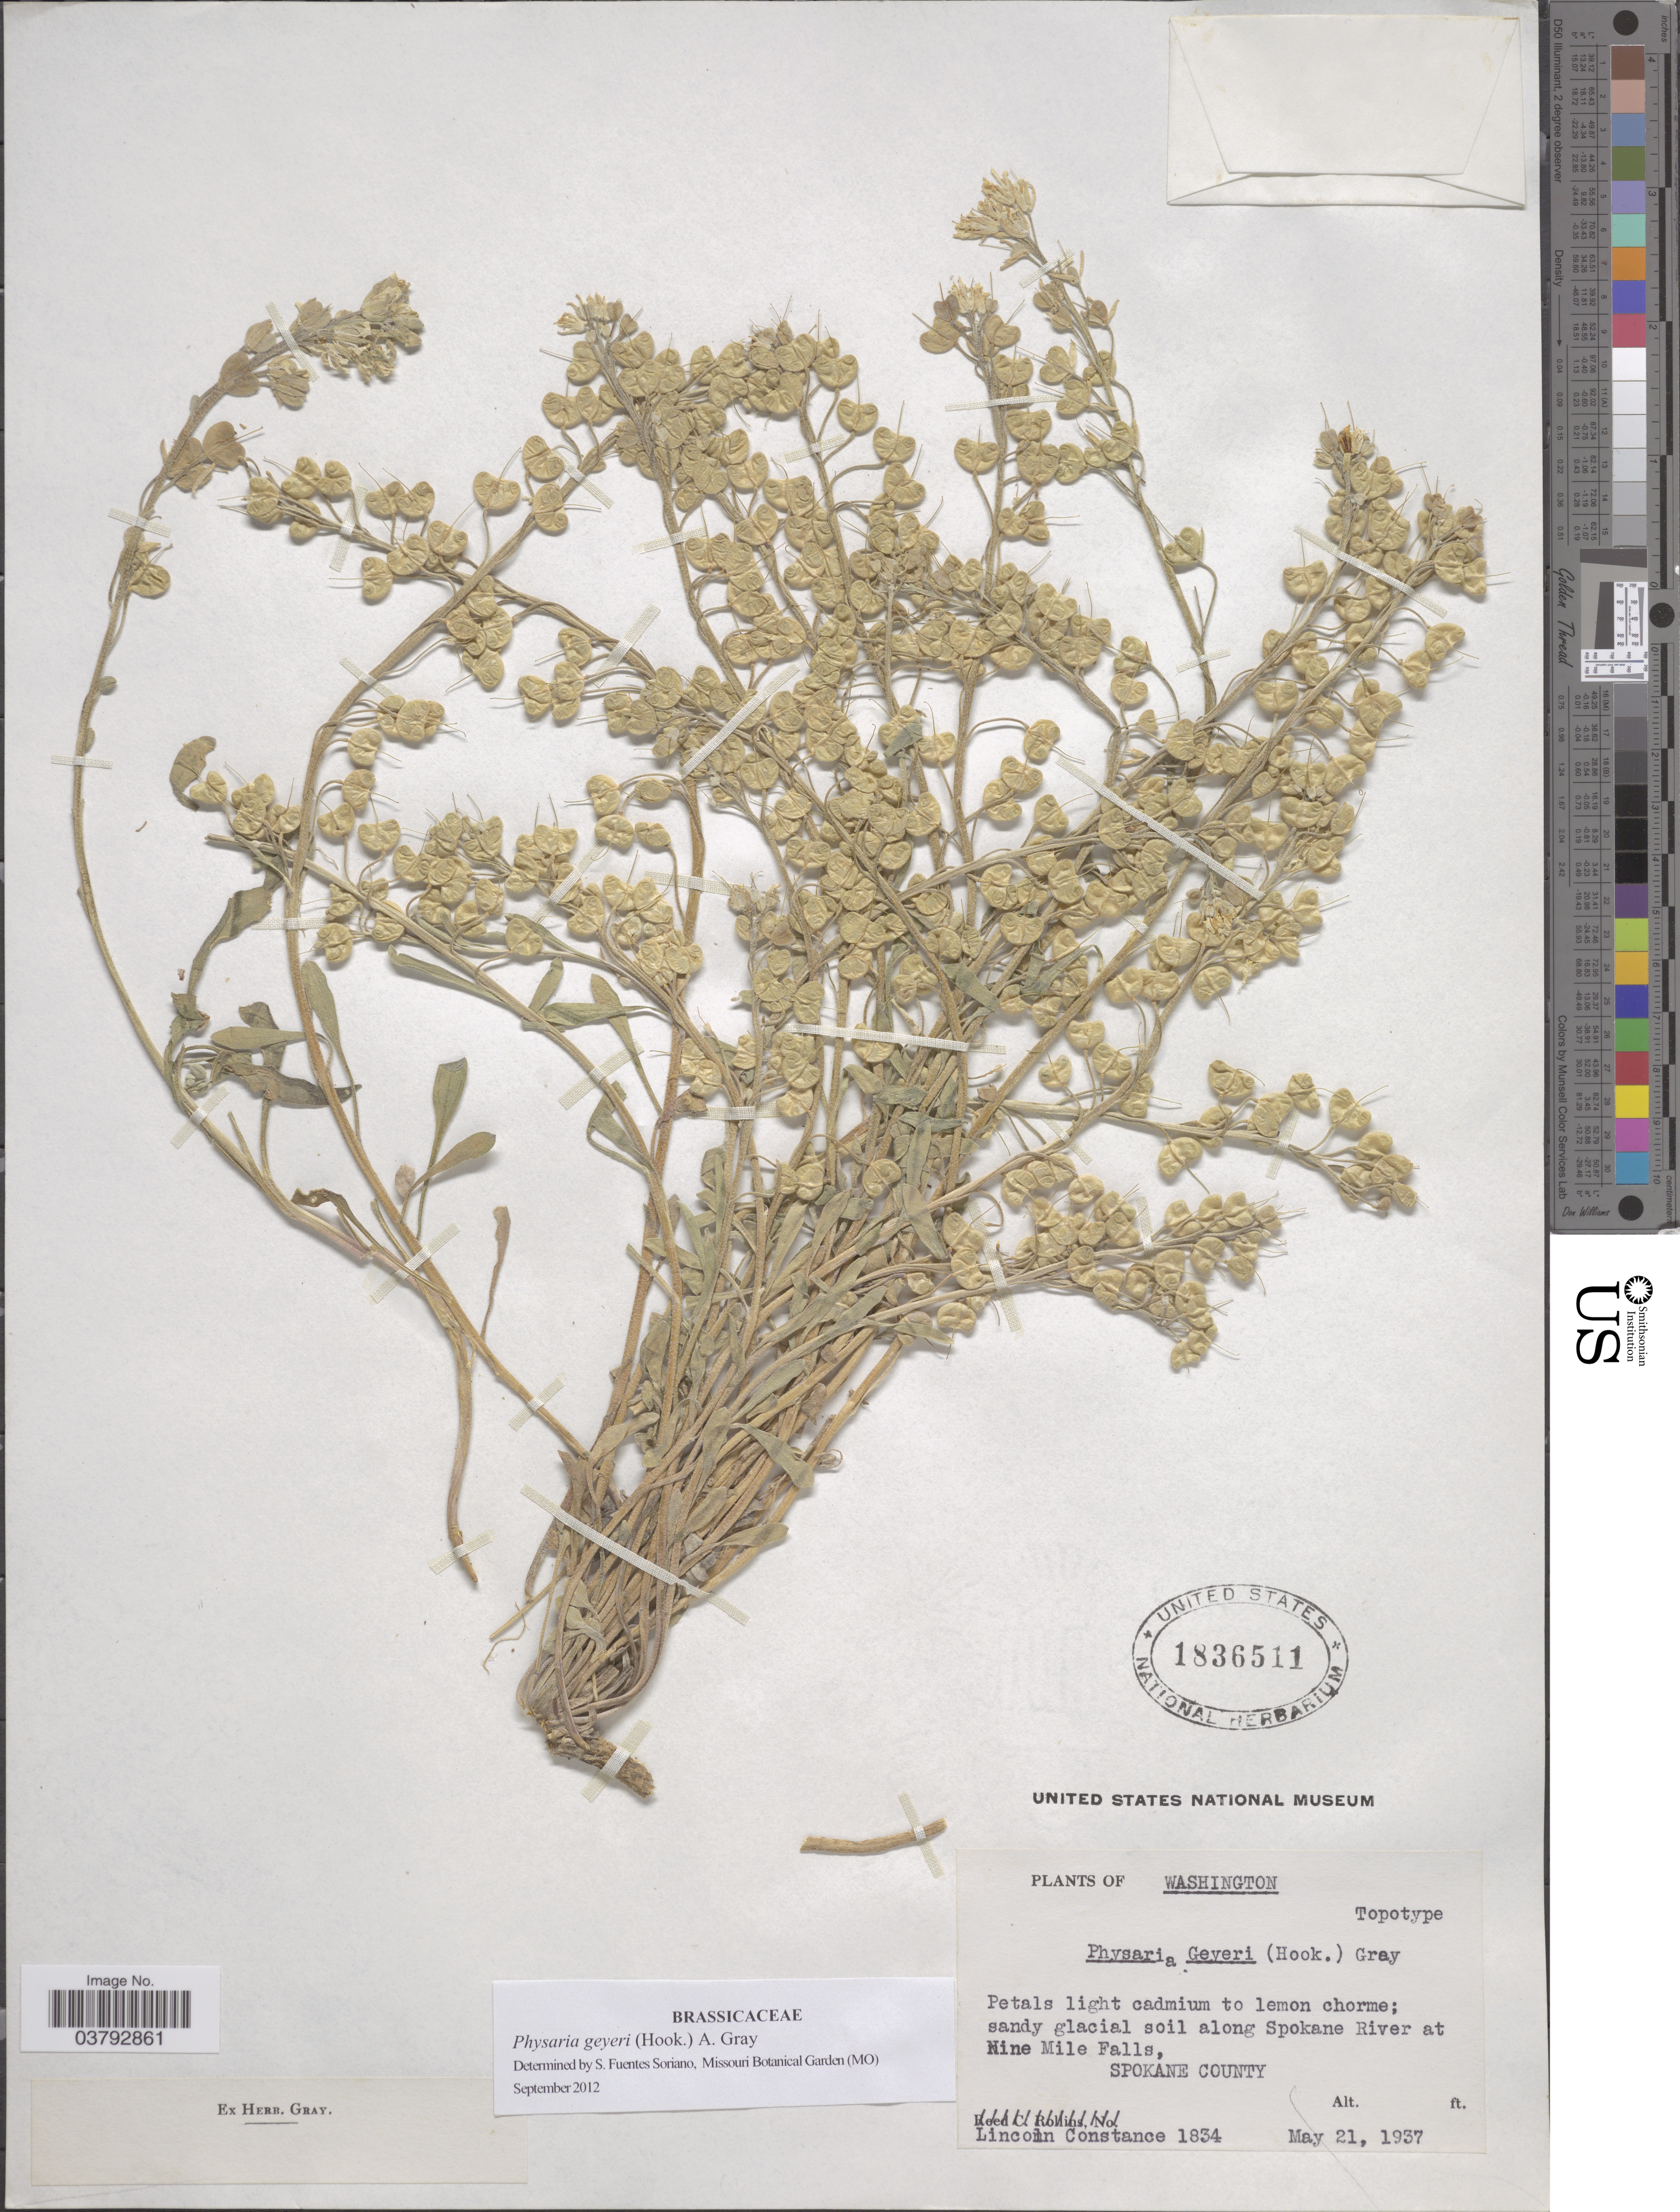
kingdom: Plantae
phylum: Tracheophyta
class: Magnoliopsida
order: Brassicales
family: Brassicaceae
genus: Physaria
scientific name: Physaria geyeri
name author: (Hook.) A. Gray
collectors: L. Constance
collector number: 1834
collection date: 1937-05-21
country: United States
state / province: Washington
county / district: Spokane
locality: Sandy glacial soil along Spokane river at Nine Mile Falls, Spokane County.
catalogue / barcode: US 1836511